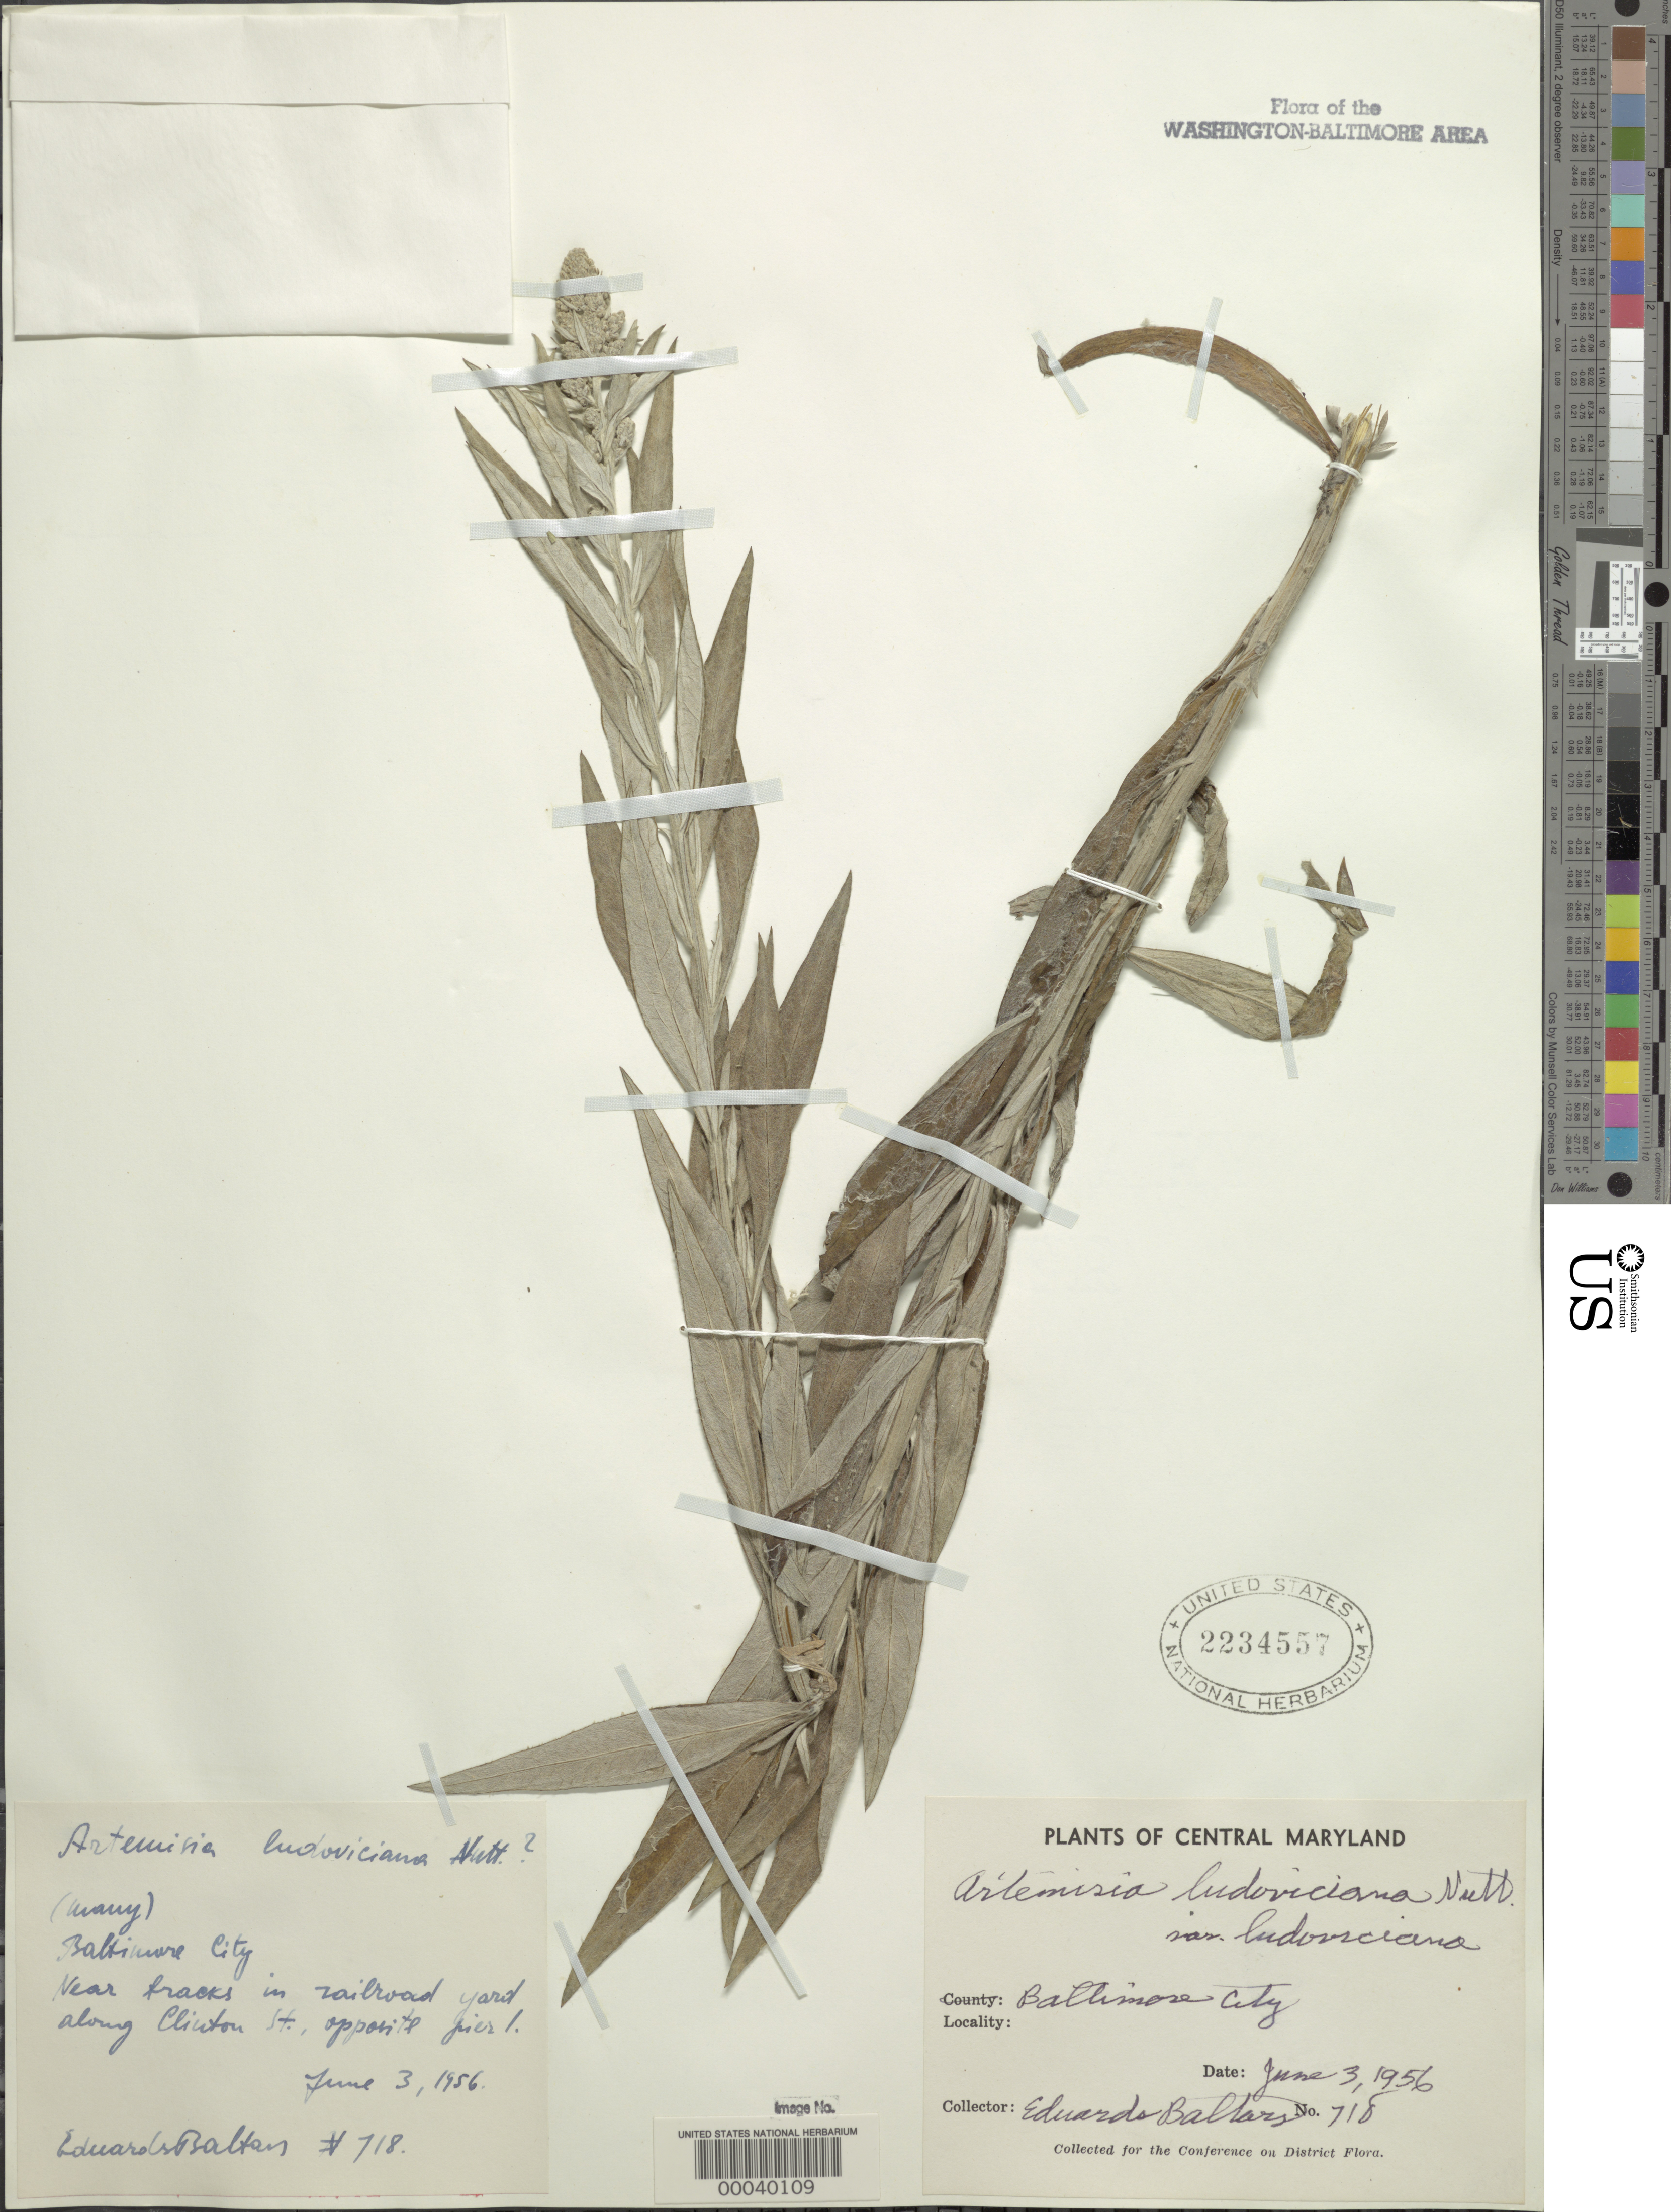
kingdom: Plantae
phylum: Tracheophyta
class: Magnoliopsida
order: Asterales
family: Asteraceae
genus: Artemisia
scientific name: Artemisia ludoviciana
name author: Nutt.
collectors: E. Baltars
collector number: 718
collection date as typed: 03 Jun 1956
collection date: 1956-06-03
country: United States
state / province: Maryland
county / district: City of Baltimore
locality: Baltimore along Clinton St, opposite Pier 1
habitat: Near tracks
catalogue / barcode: US 2234557